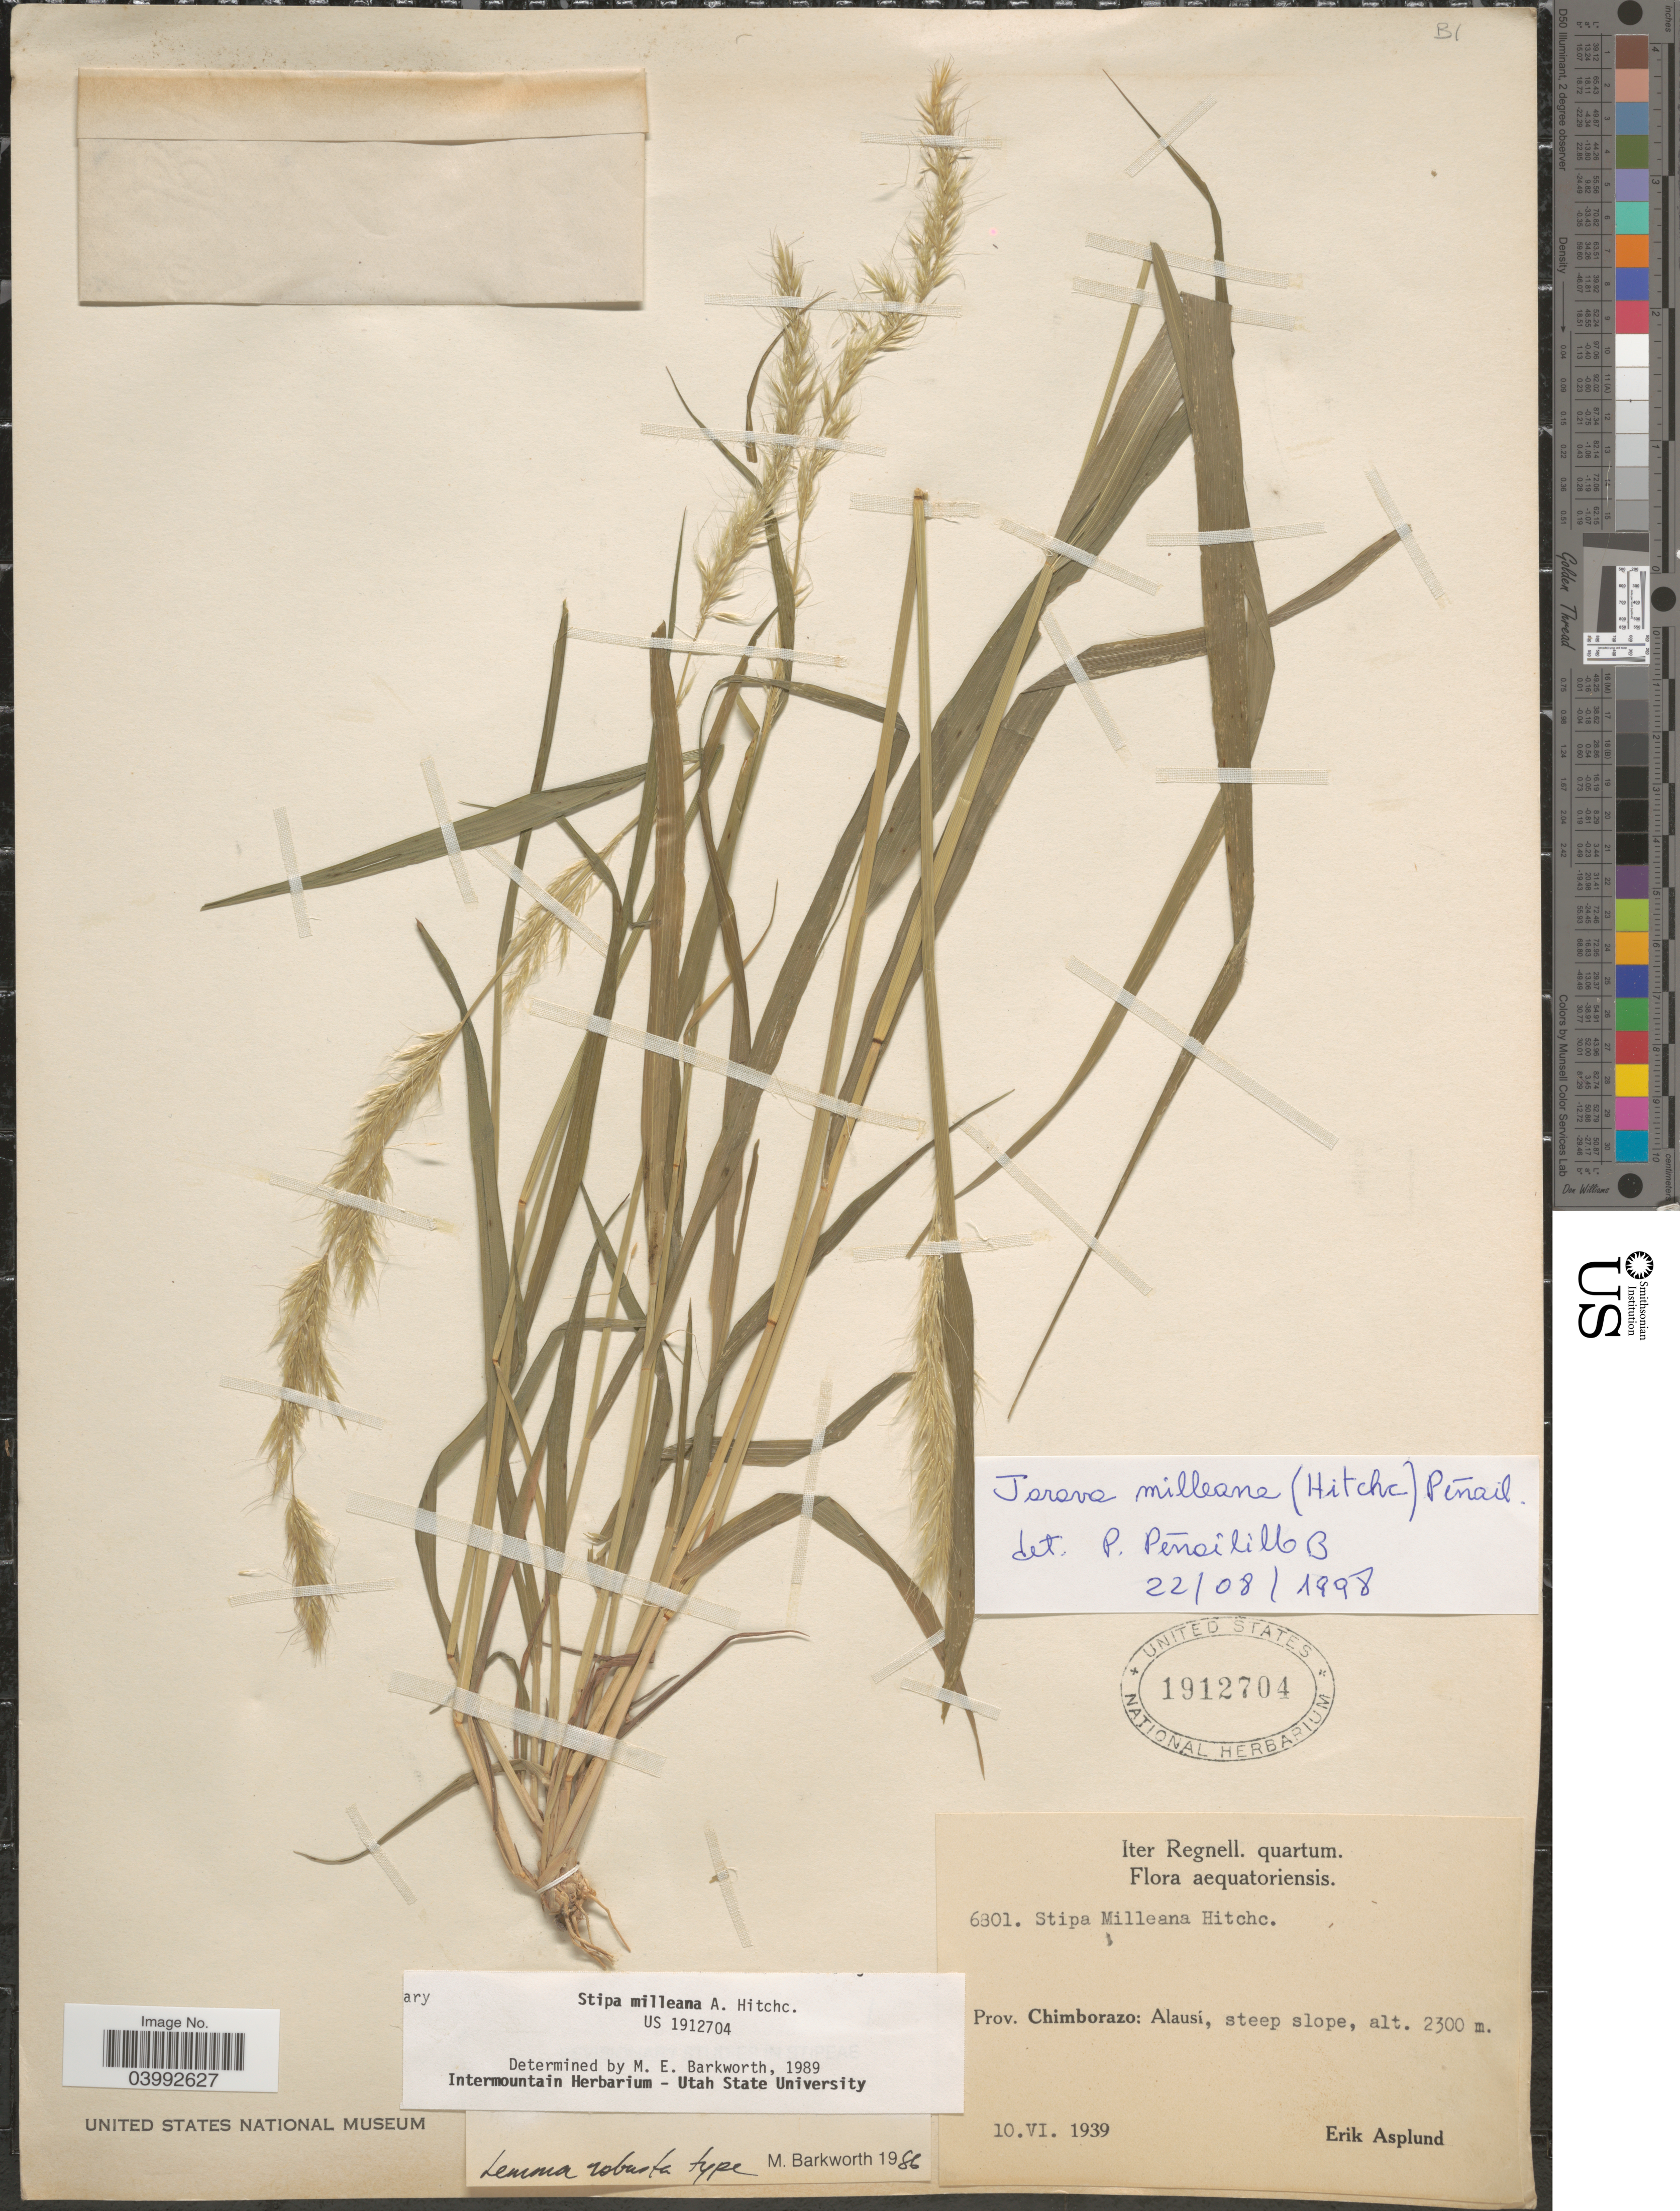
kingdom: Plantae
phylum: Tracheophyta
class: Liliopsida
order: Poales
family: Poaceae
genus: Jarava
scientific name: Jarava milleana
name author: (Hitchc.) Peñail.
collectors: E. Asplund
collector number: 6801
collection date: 1939-06-10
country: Ecuador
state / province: Chimborazo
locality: Aequatoriensis. Alausí.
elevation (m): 2300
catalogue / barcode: US 1912704